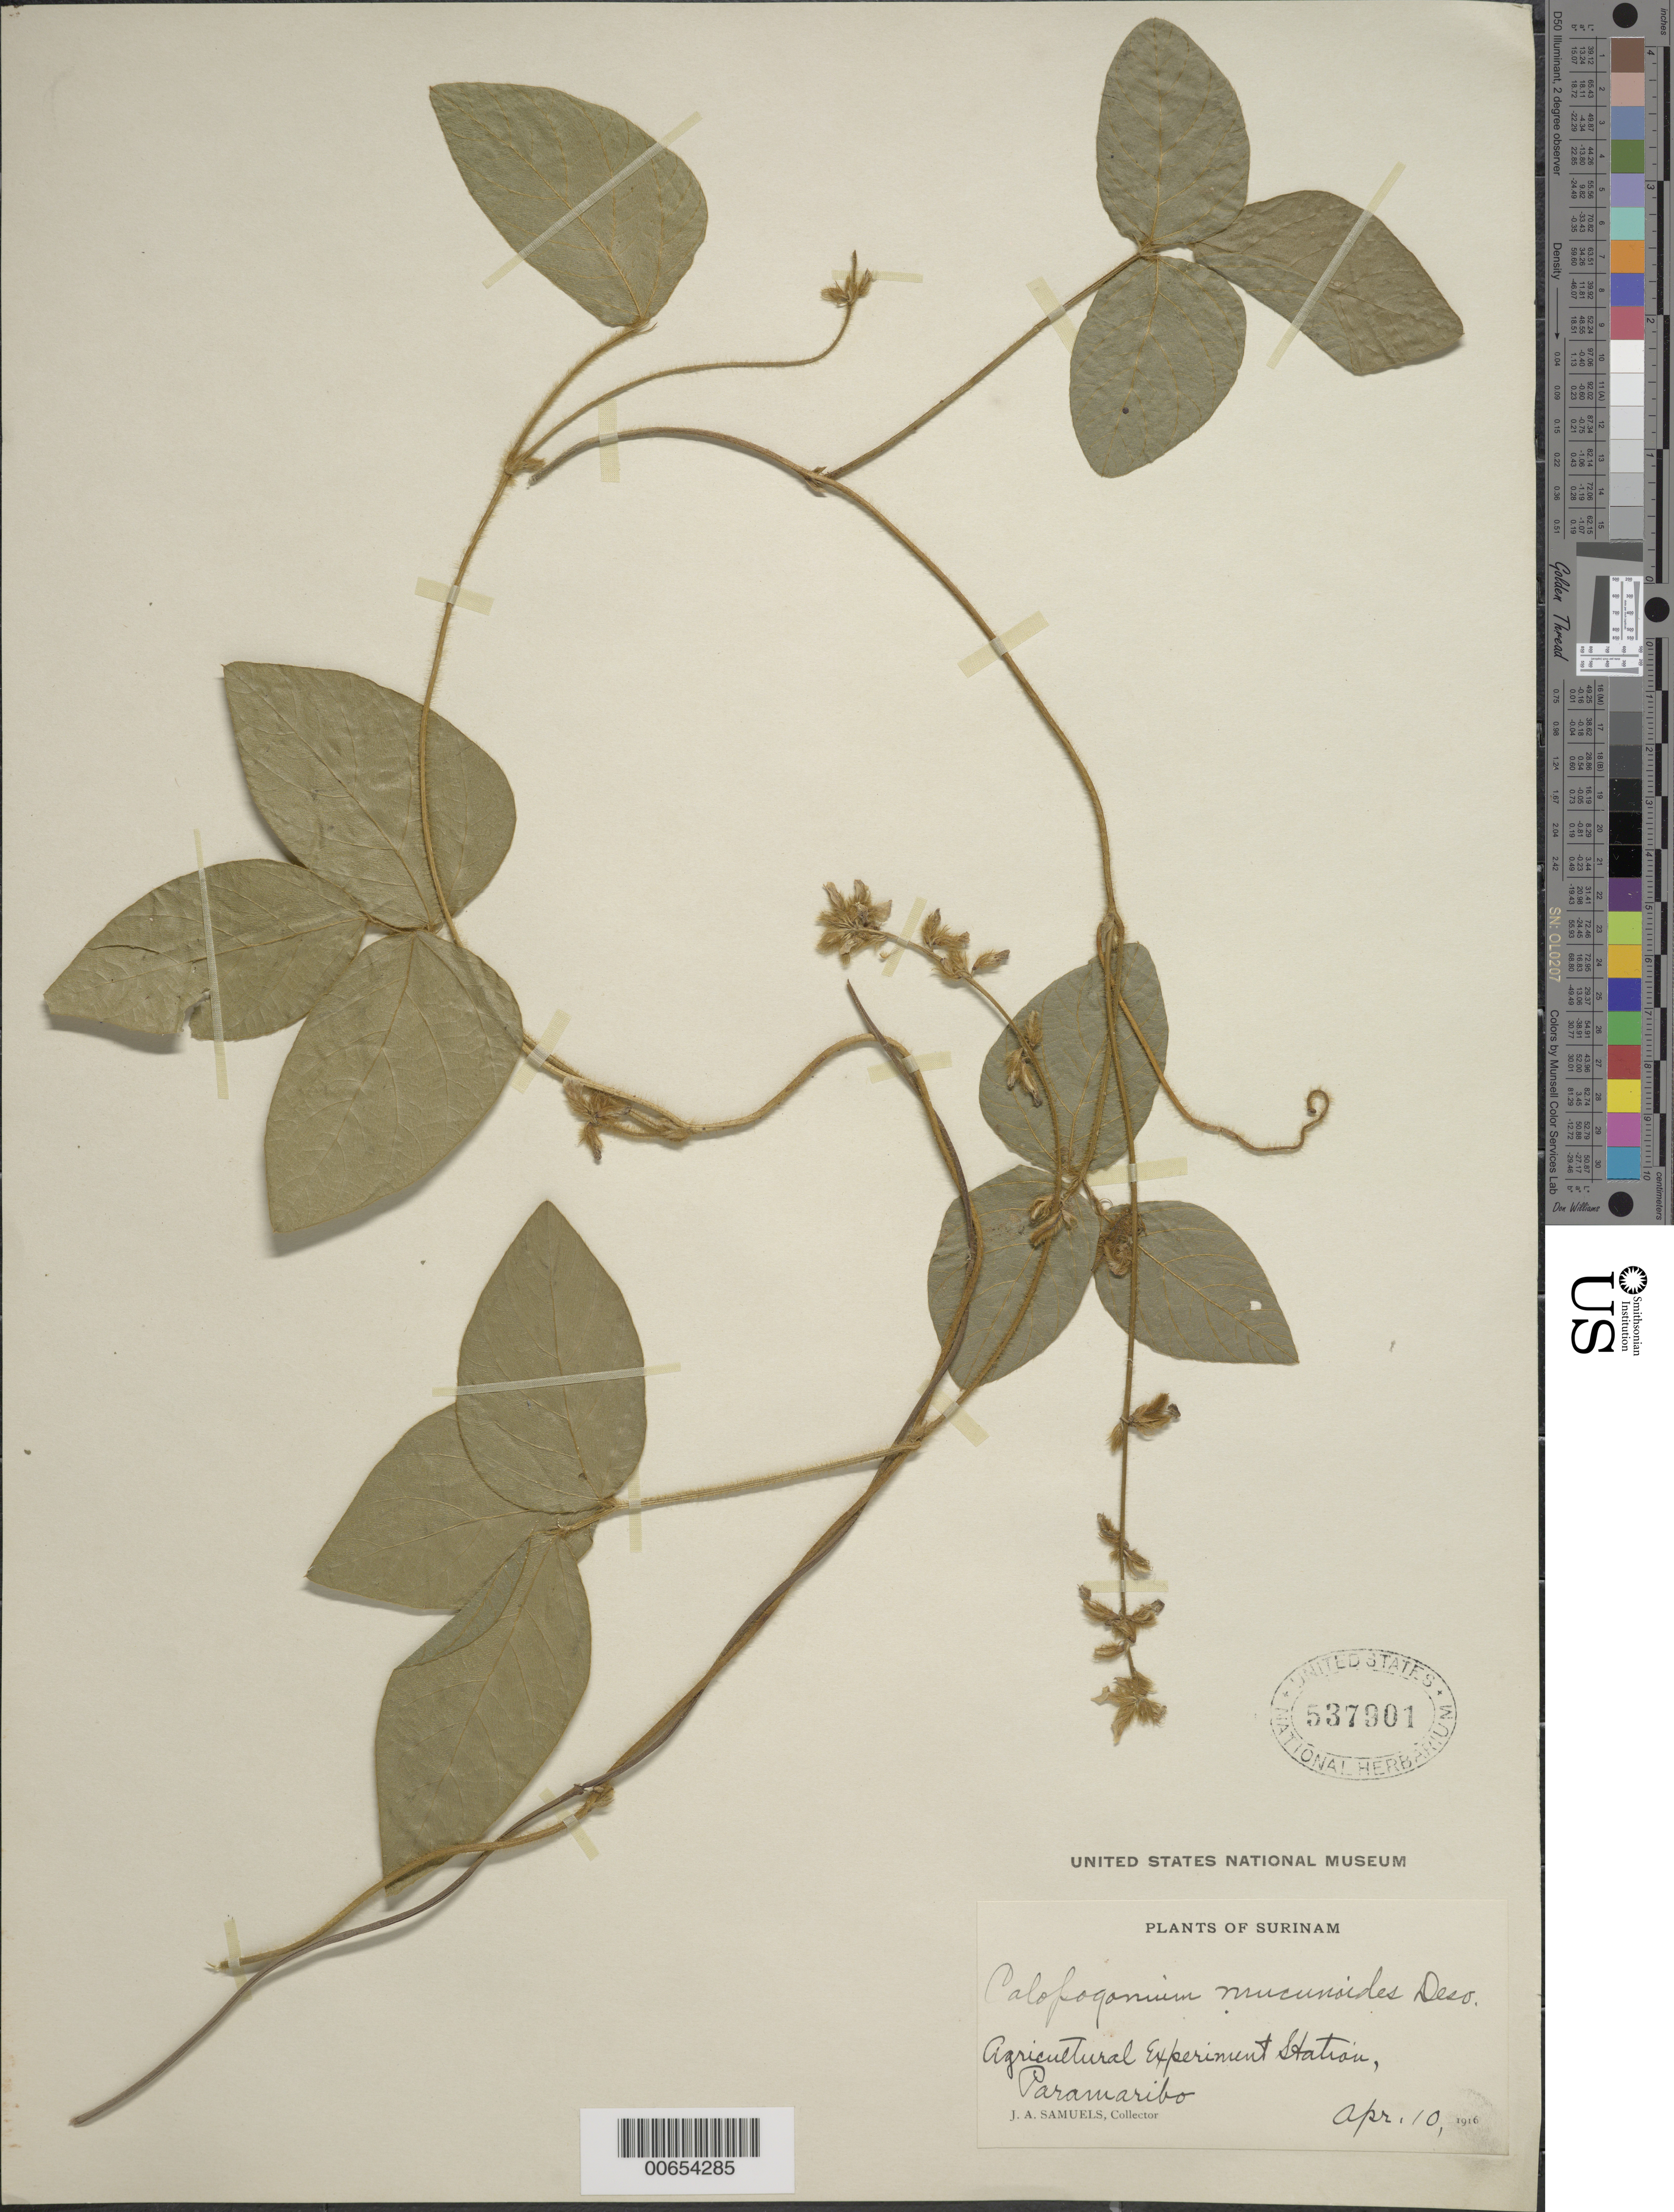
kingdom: Plantae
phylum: Tracheophyta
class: Magnoliopsida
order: Fabales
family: Fabaceae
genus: Calopogonium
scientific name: Calopogonium mucunoides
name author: Desv.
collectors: J. A. Samuels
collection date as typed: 10-Apr-16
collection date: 1916-04-10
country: Suriname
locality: Paramaribo, Agricultural Experiment Station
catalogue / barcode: US 537901